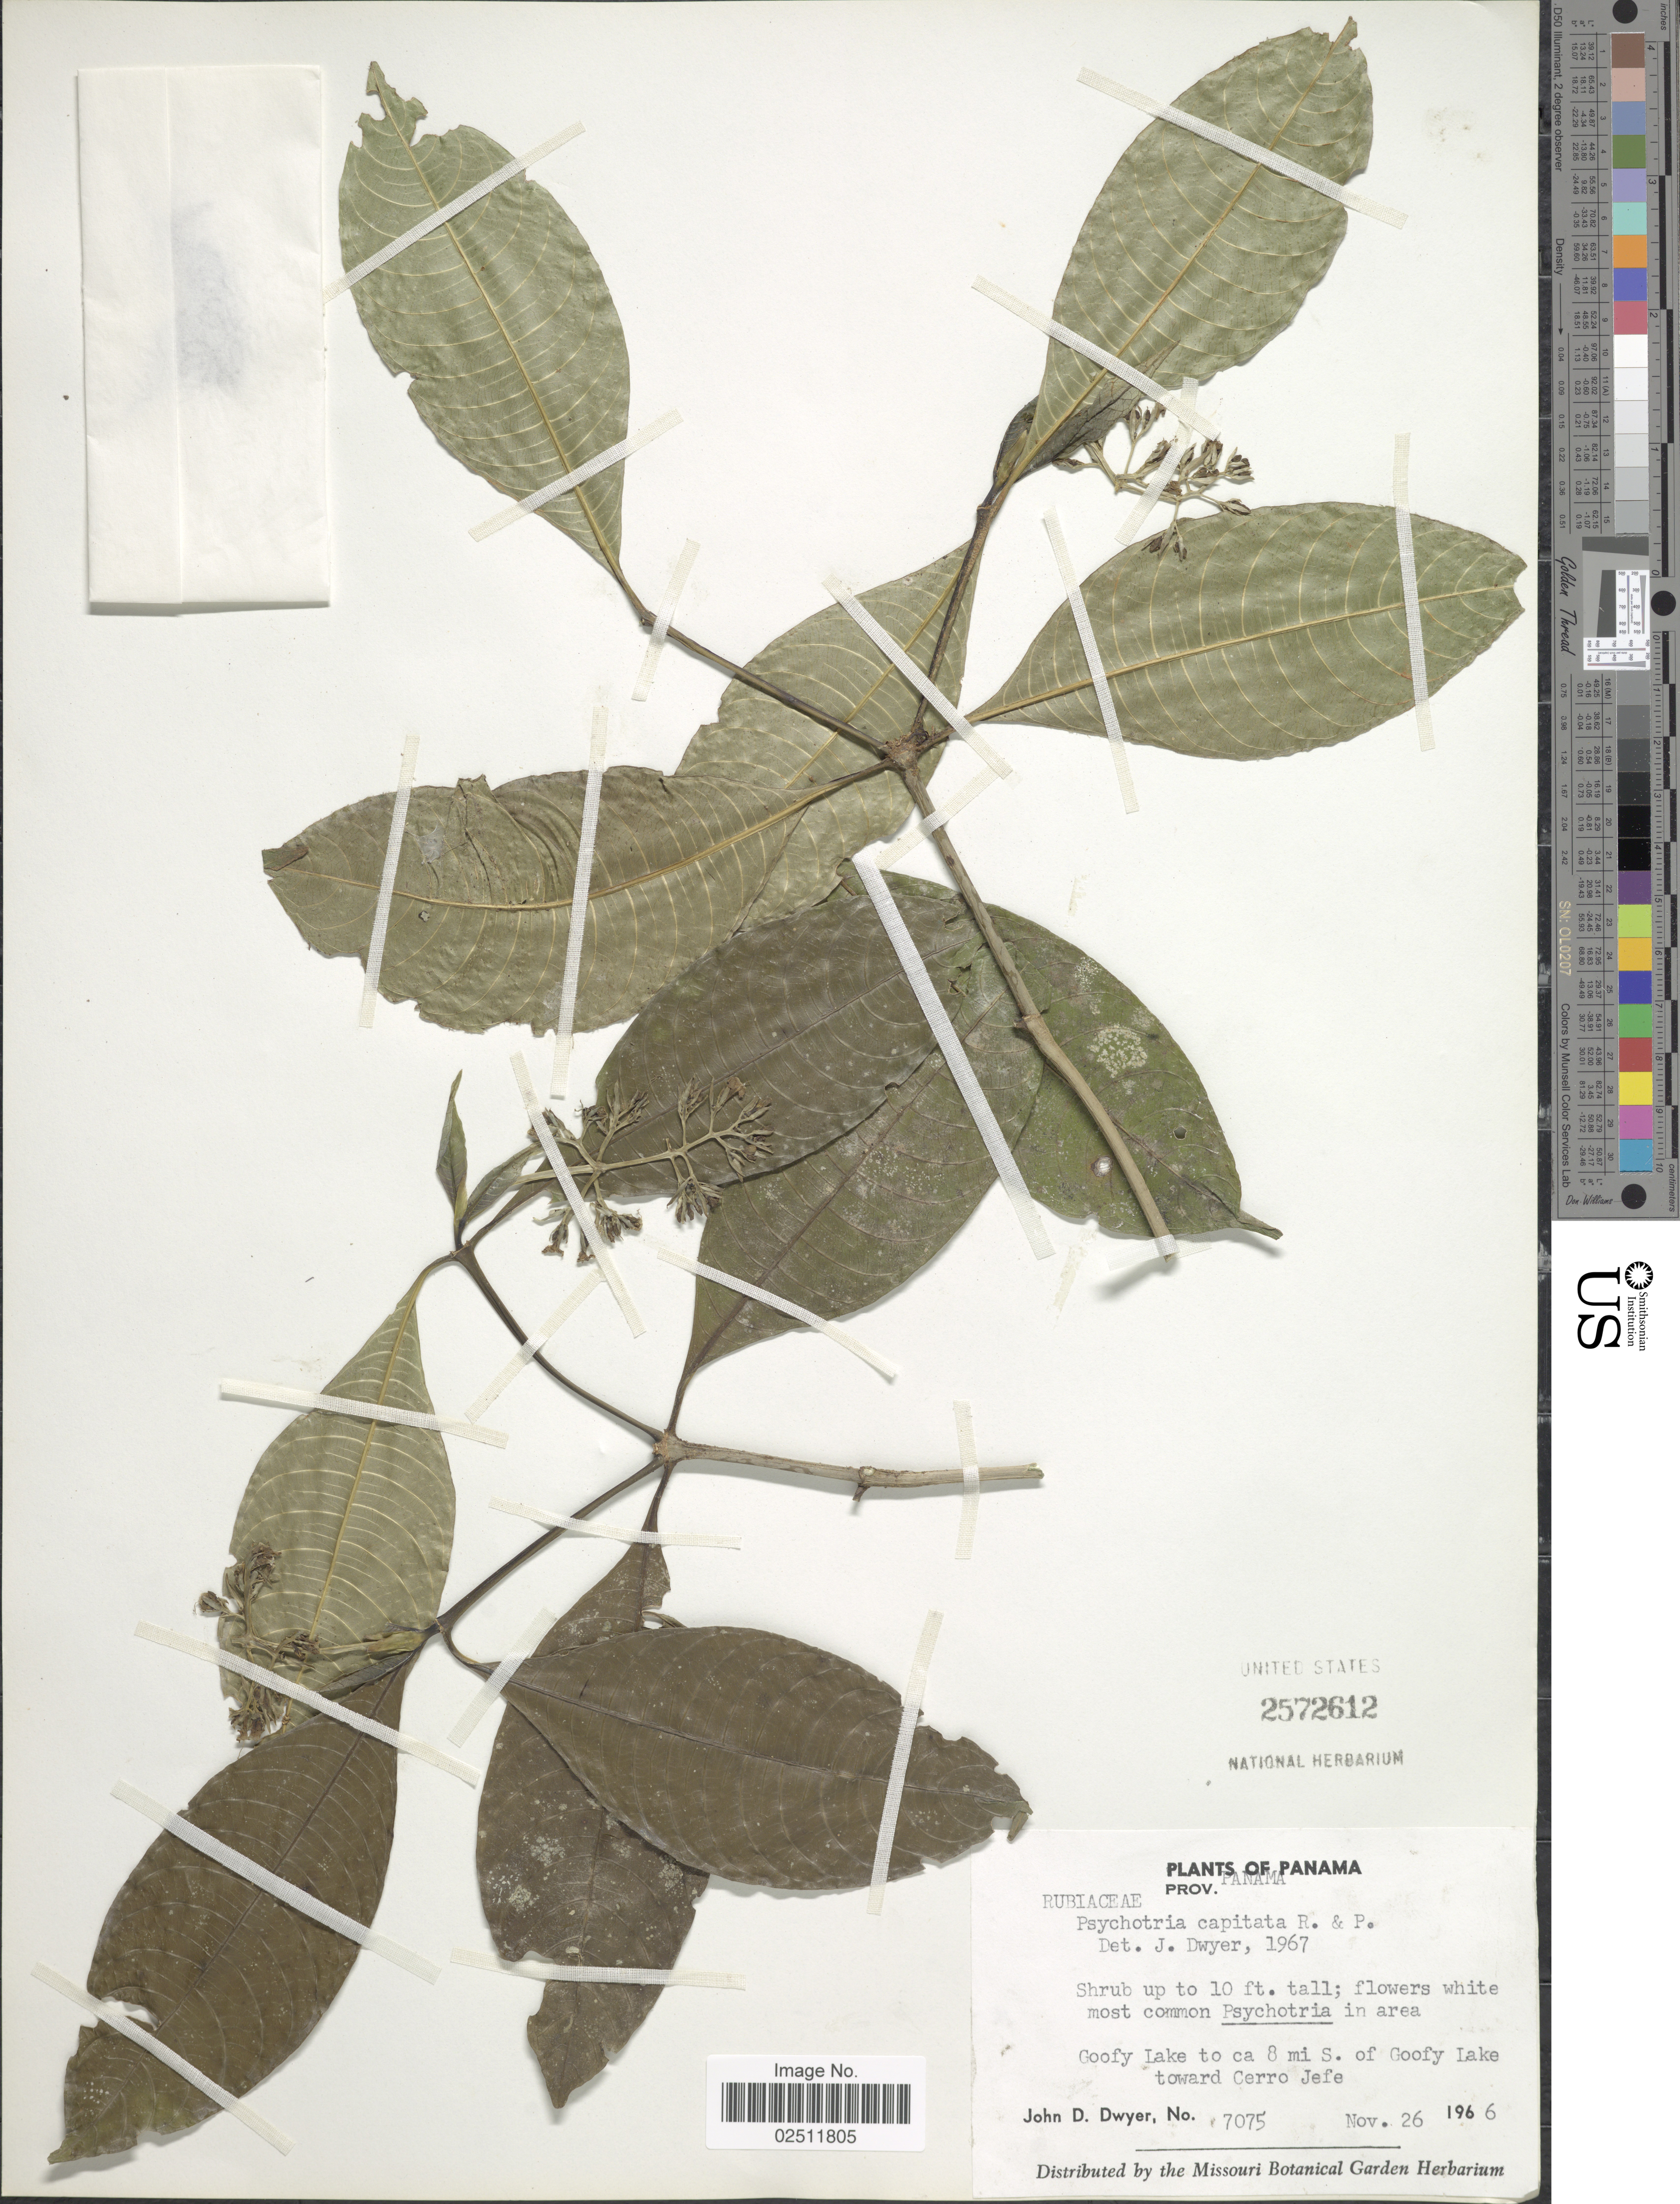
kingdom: Plantae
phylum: Tracheophyta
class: Magnoliopsida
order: Gentianales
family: Rubiaceae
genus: Psychotria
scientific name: Psychotria capitata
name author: Ruiz & Pav.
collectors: J. D. Dwyer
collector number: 7075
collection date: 1966-11-26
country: Panama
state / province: Panamá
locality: Goofy Lake to ca 8 mi S. of Goofy Lake toward Cerro Jefe.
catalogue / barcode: US 2572612